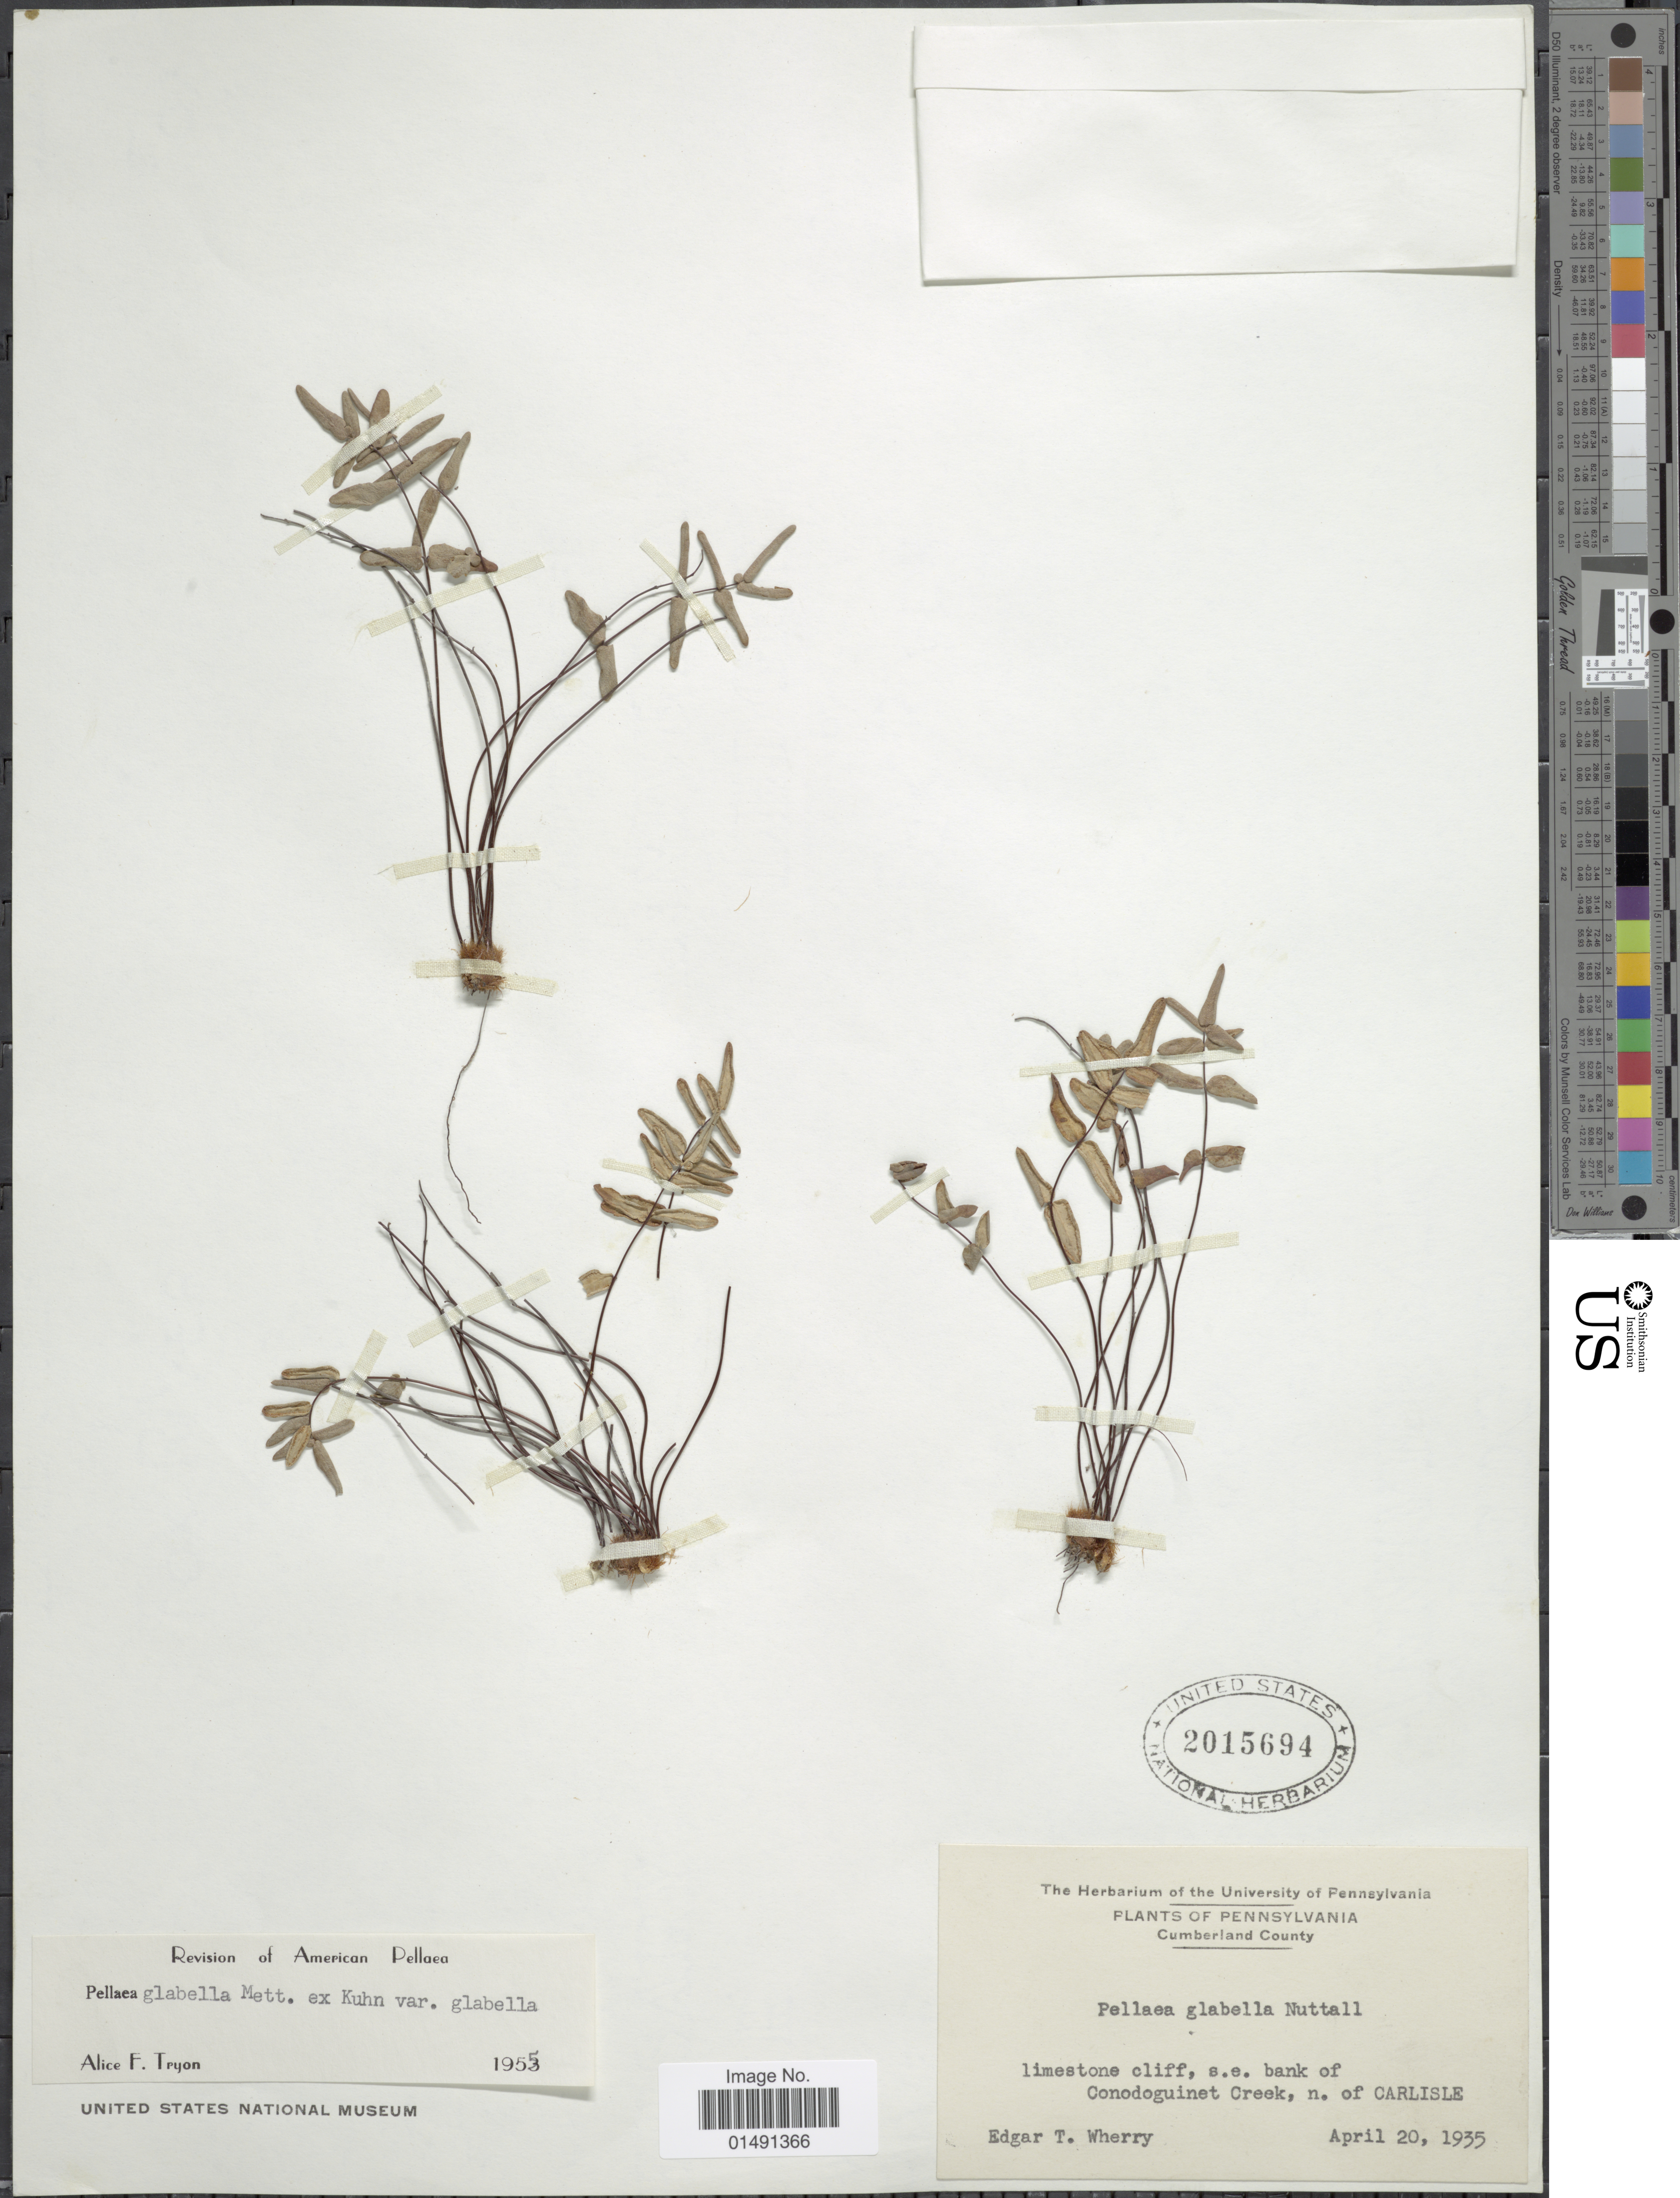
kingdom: Plantae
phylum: Tracheophyta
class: Polypodiopsida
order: Polypodiales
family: Pteridaceae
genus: Pellaea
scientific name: Pellaea glabella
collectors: E. T. Wherry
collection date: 1935-04-20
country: United States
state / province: Pennsylvania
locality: Cumberland County, limestone cliff, s.e. bank of Conodoguinet Creek, n. of Carlisle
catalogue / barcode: US 2015694